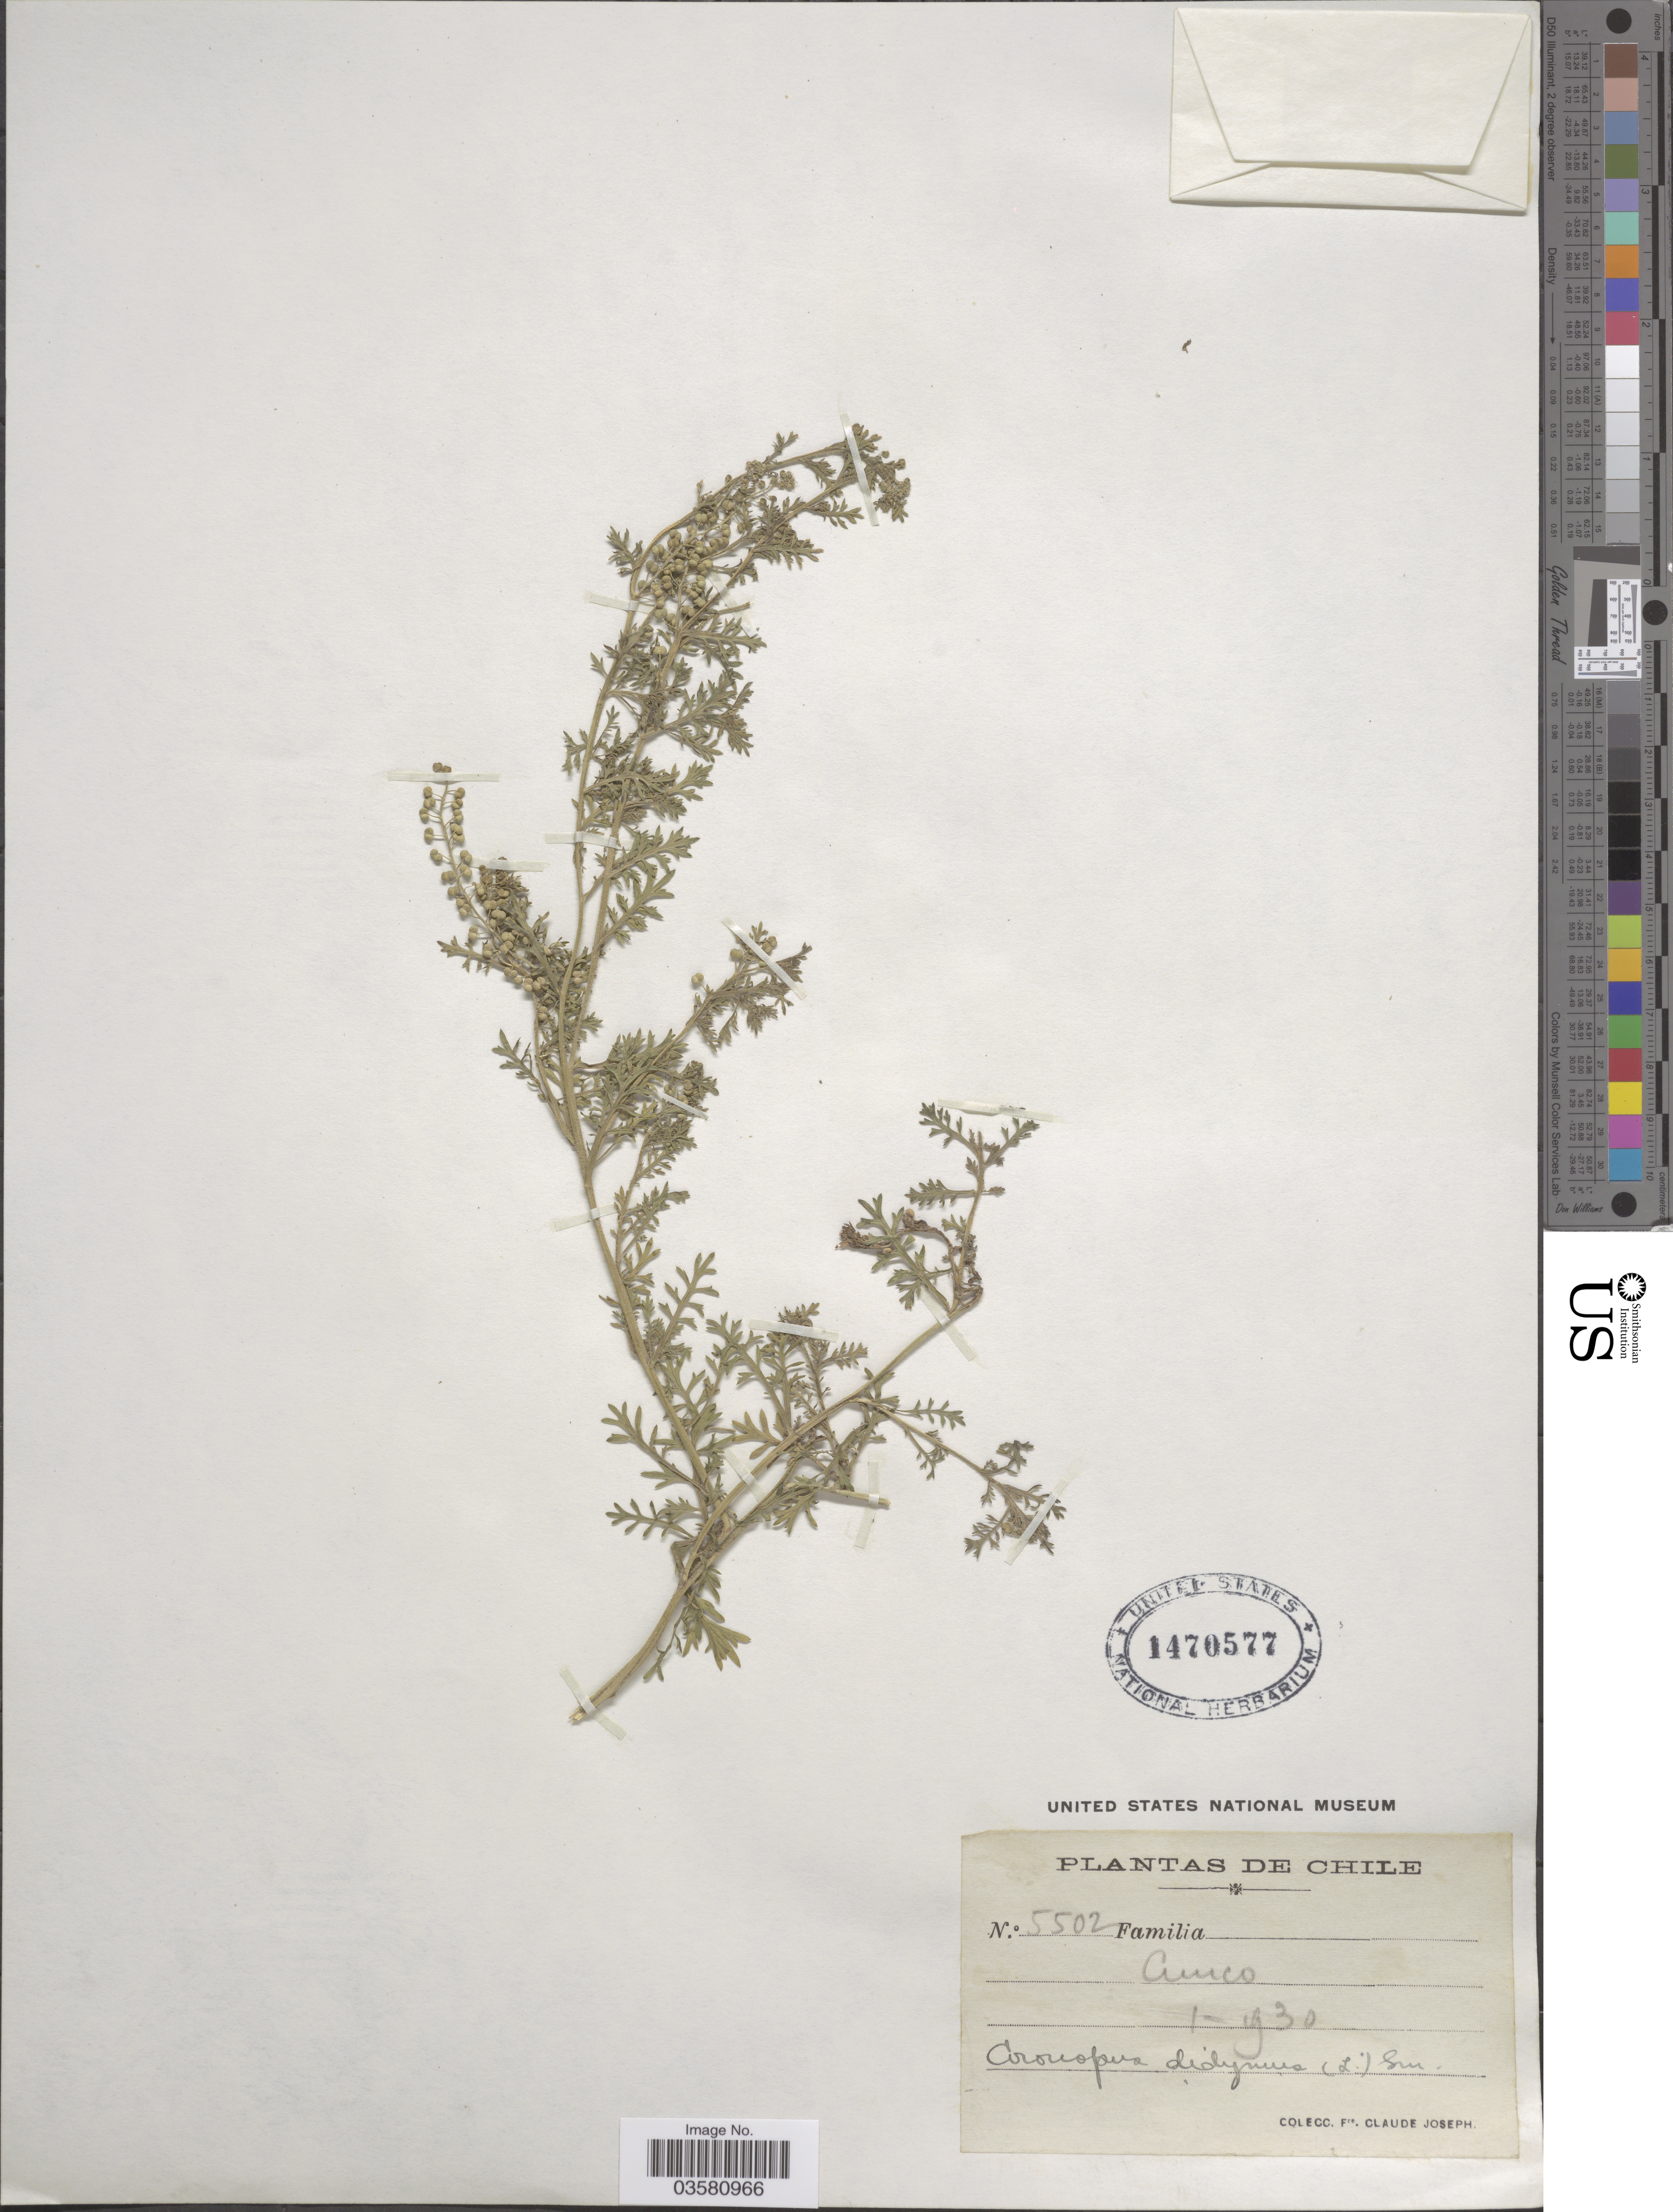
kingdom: Plantae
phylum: Tracheophyta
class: Magnoliopsida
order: Brassicales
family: Brassicaceae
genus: Lepidium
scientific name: Lepidium didymum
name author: L.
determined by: Strong, M. T., (US), Smithsonian Institution - National Museum of Natural History (UNITED STATES)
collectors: Bro. Claude-Joseph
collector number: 5502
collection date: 1930-01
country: Chile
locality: Cunco.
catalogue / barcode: US 1470577